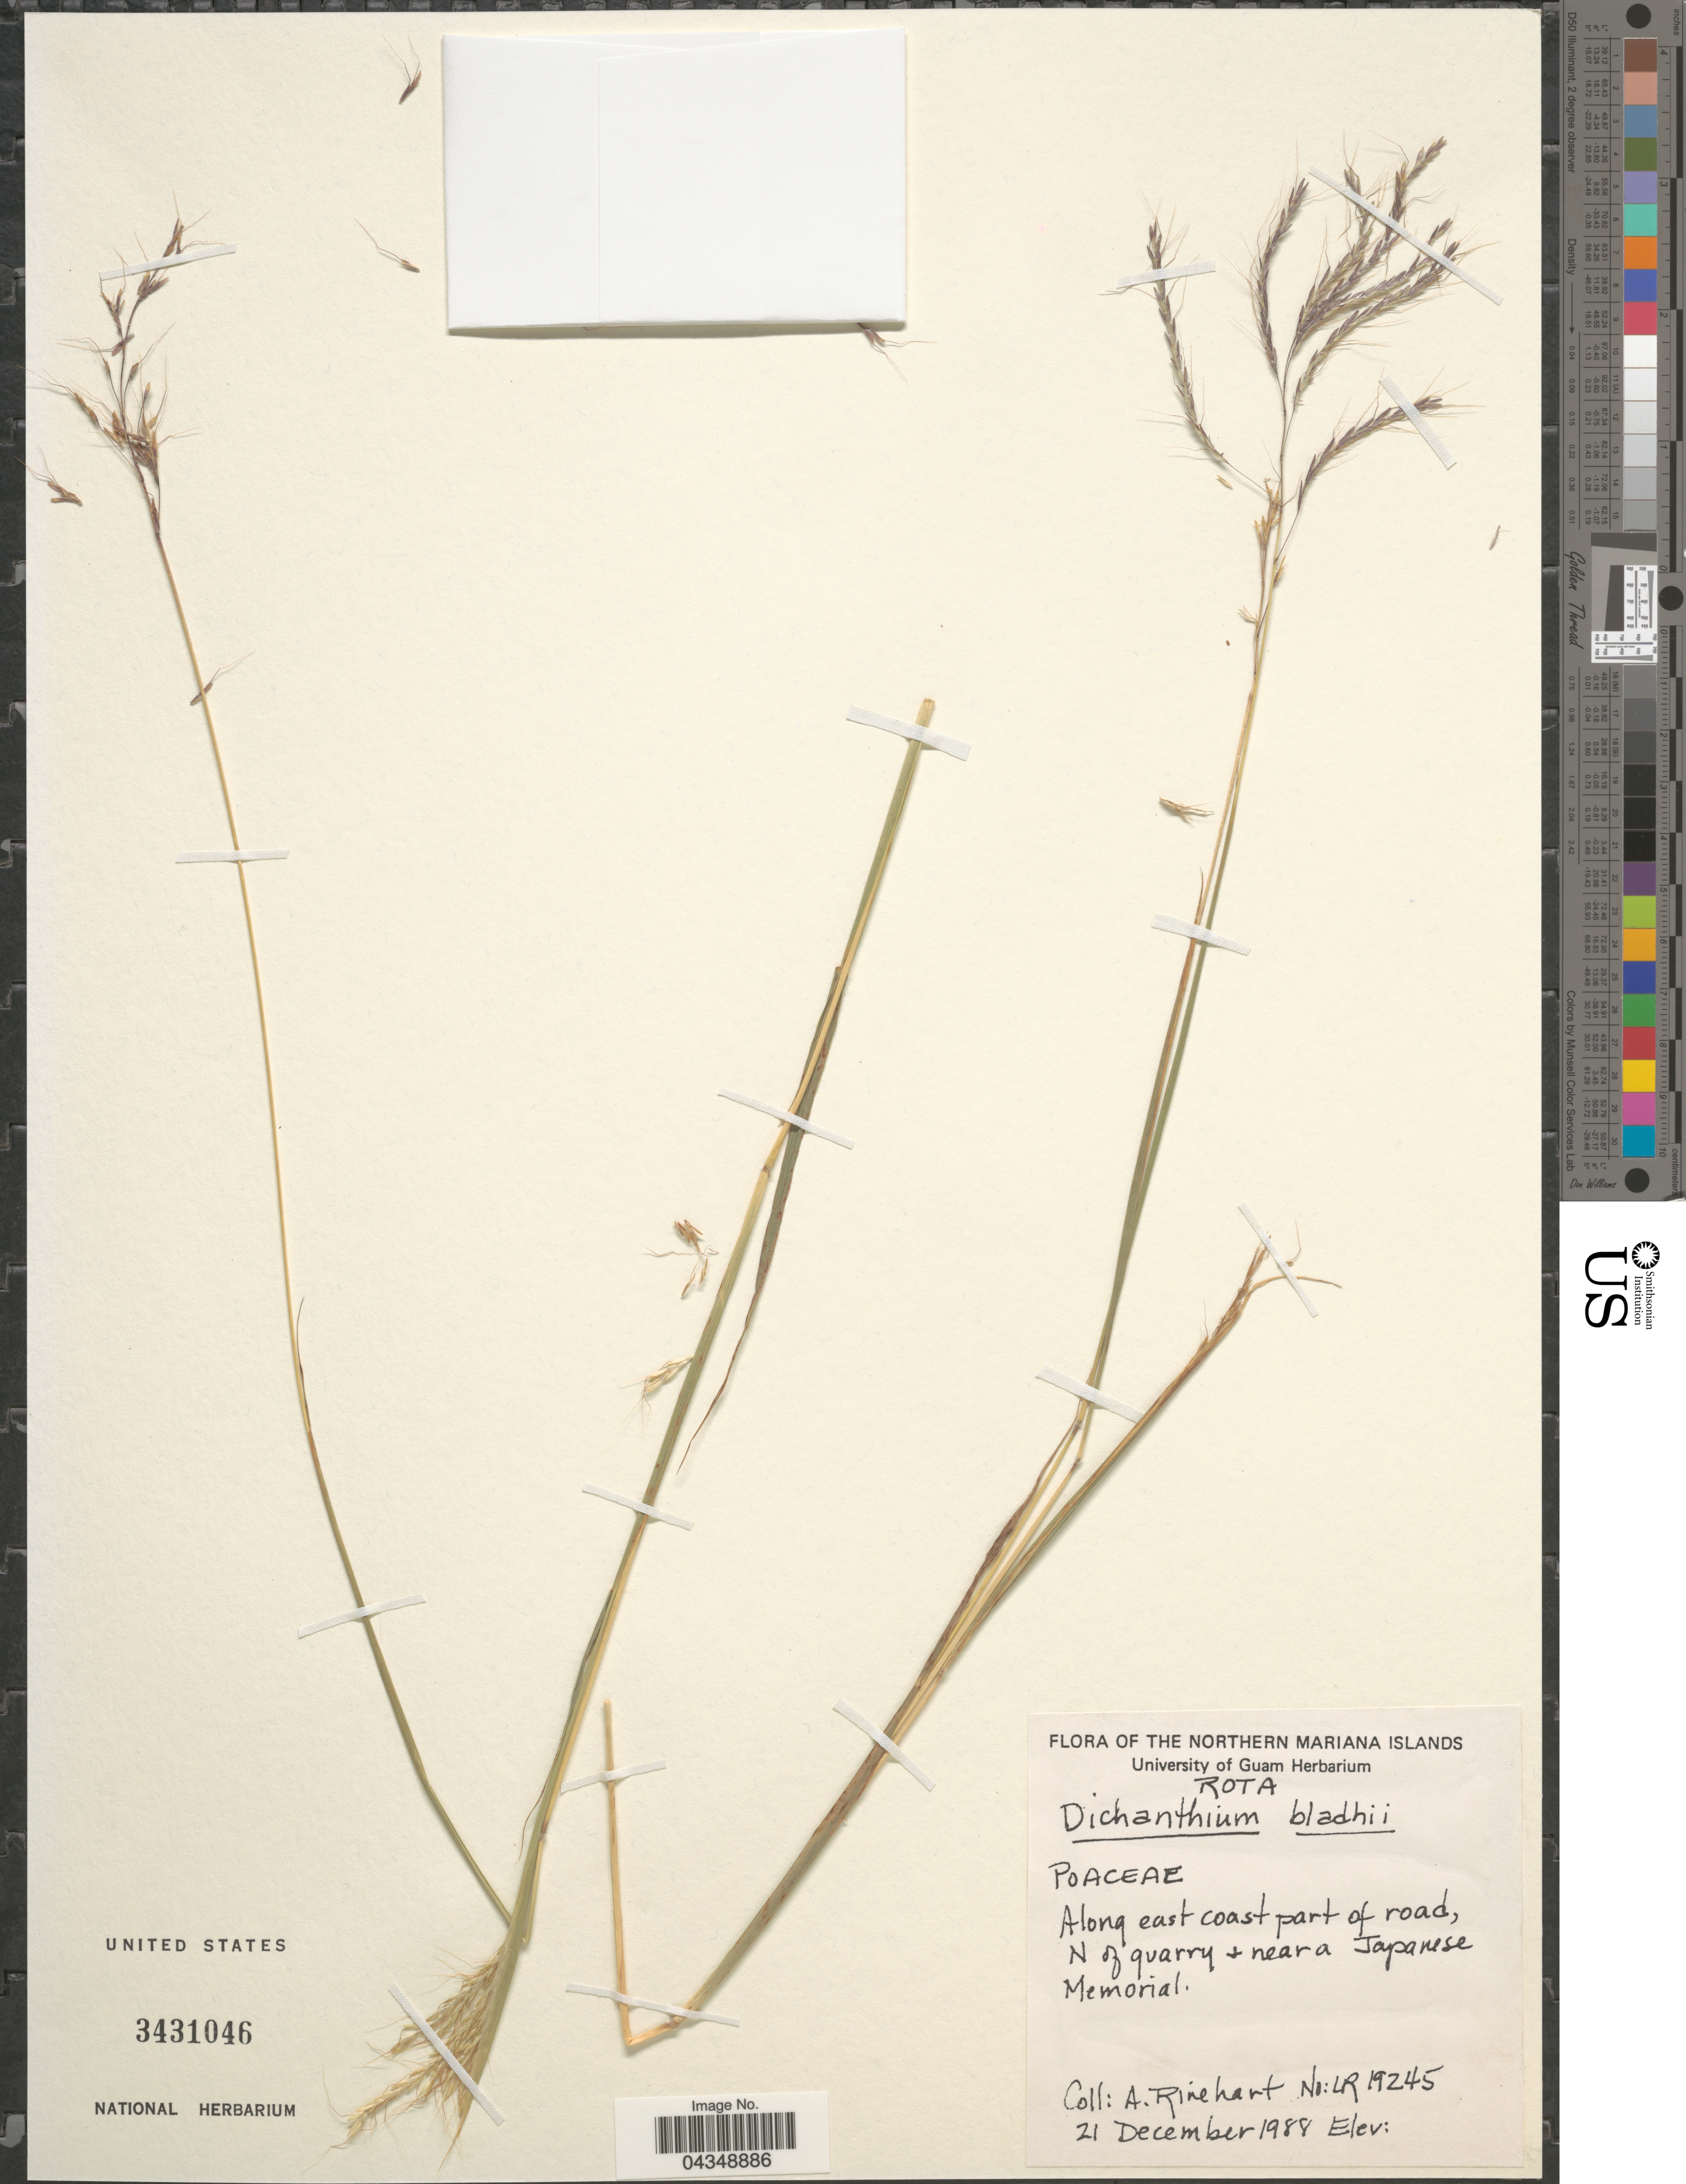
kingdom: Plantae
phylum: Tracheophyta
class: Liliopsida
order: Poales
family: Poaceae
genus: Bothriochloa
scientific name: Bothriochloa bladhii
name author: (Retz.) S.T. Blake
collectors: A. Rinehart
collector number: LR19245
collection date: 1988-12-21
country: Northern Mariana Islands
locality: Along east coast part of road, N of quarry + near a Japanese Memorial.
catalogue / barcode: US 3431046